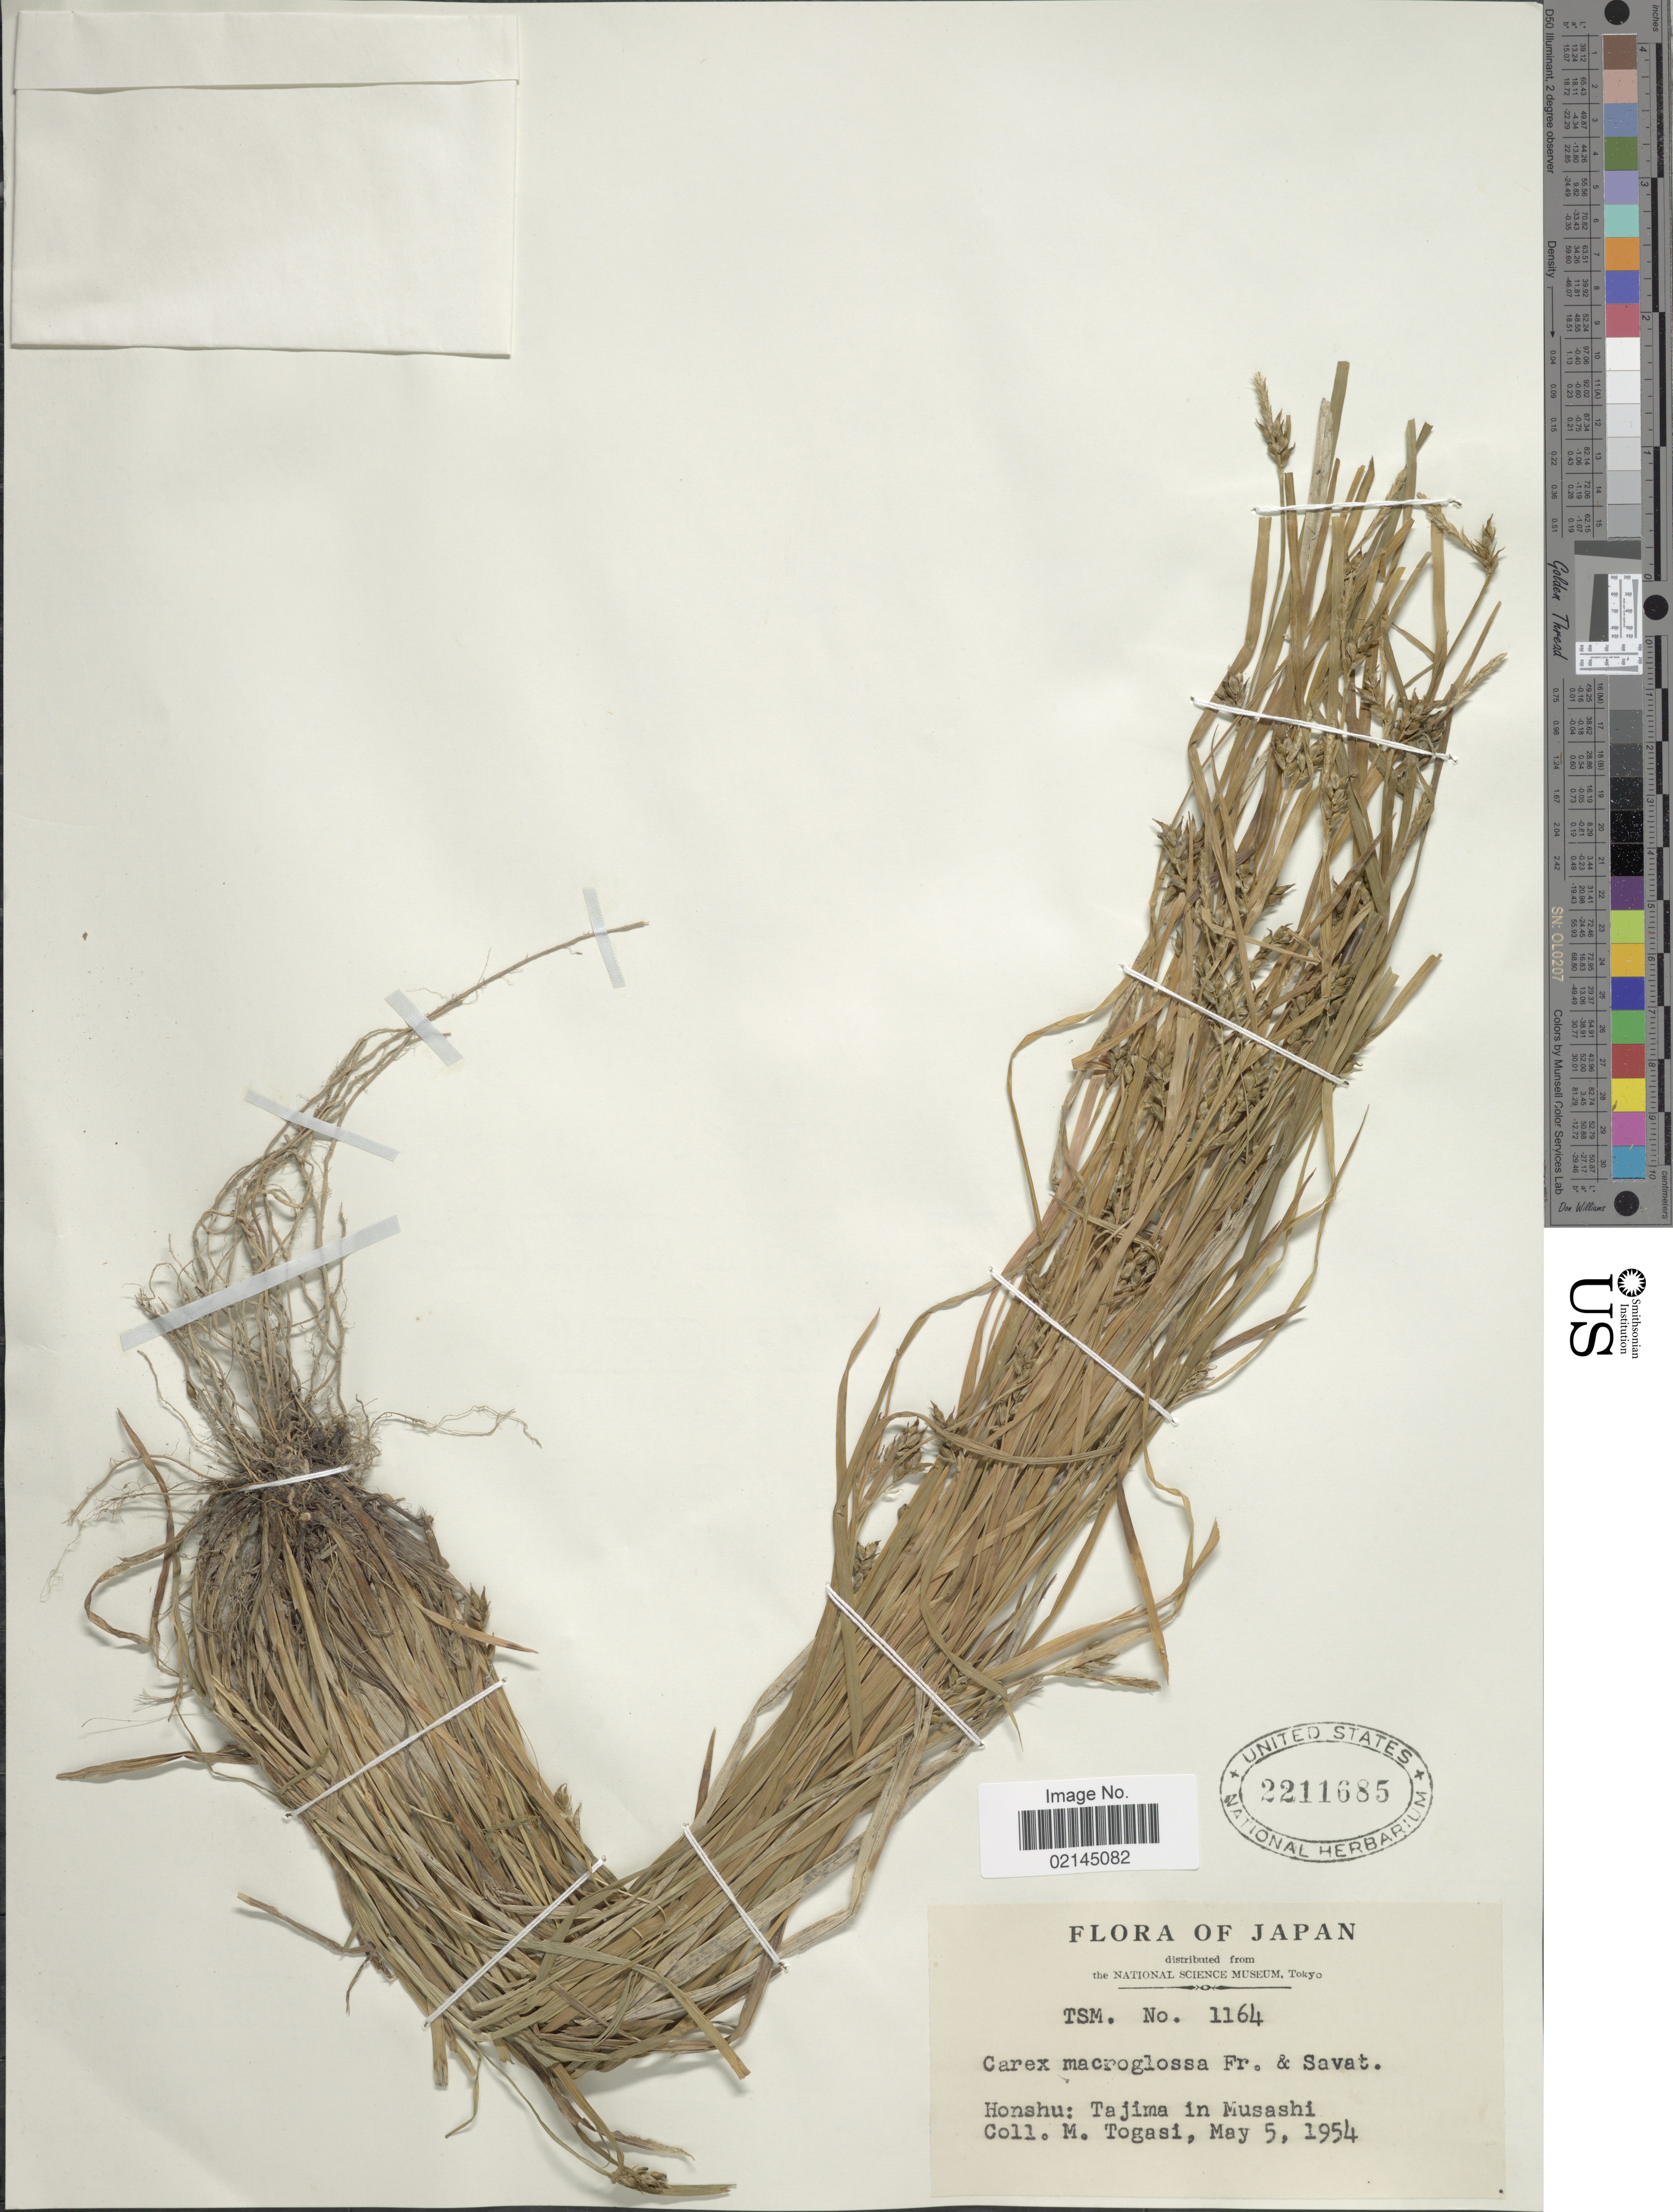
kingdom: Plantae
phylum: Tracheophyta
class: Liliopsida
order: Poales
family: Cyperaceae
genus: Carex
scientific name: Carex jackiana var. macroglossa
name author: (Franch. & Sav.) Kük.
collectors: M. Togasi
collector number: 1164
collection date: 1964-05-05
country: Japan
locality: Honshu: Tajima in Musashi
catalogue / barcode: US 2211685